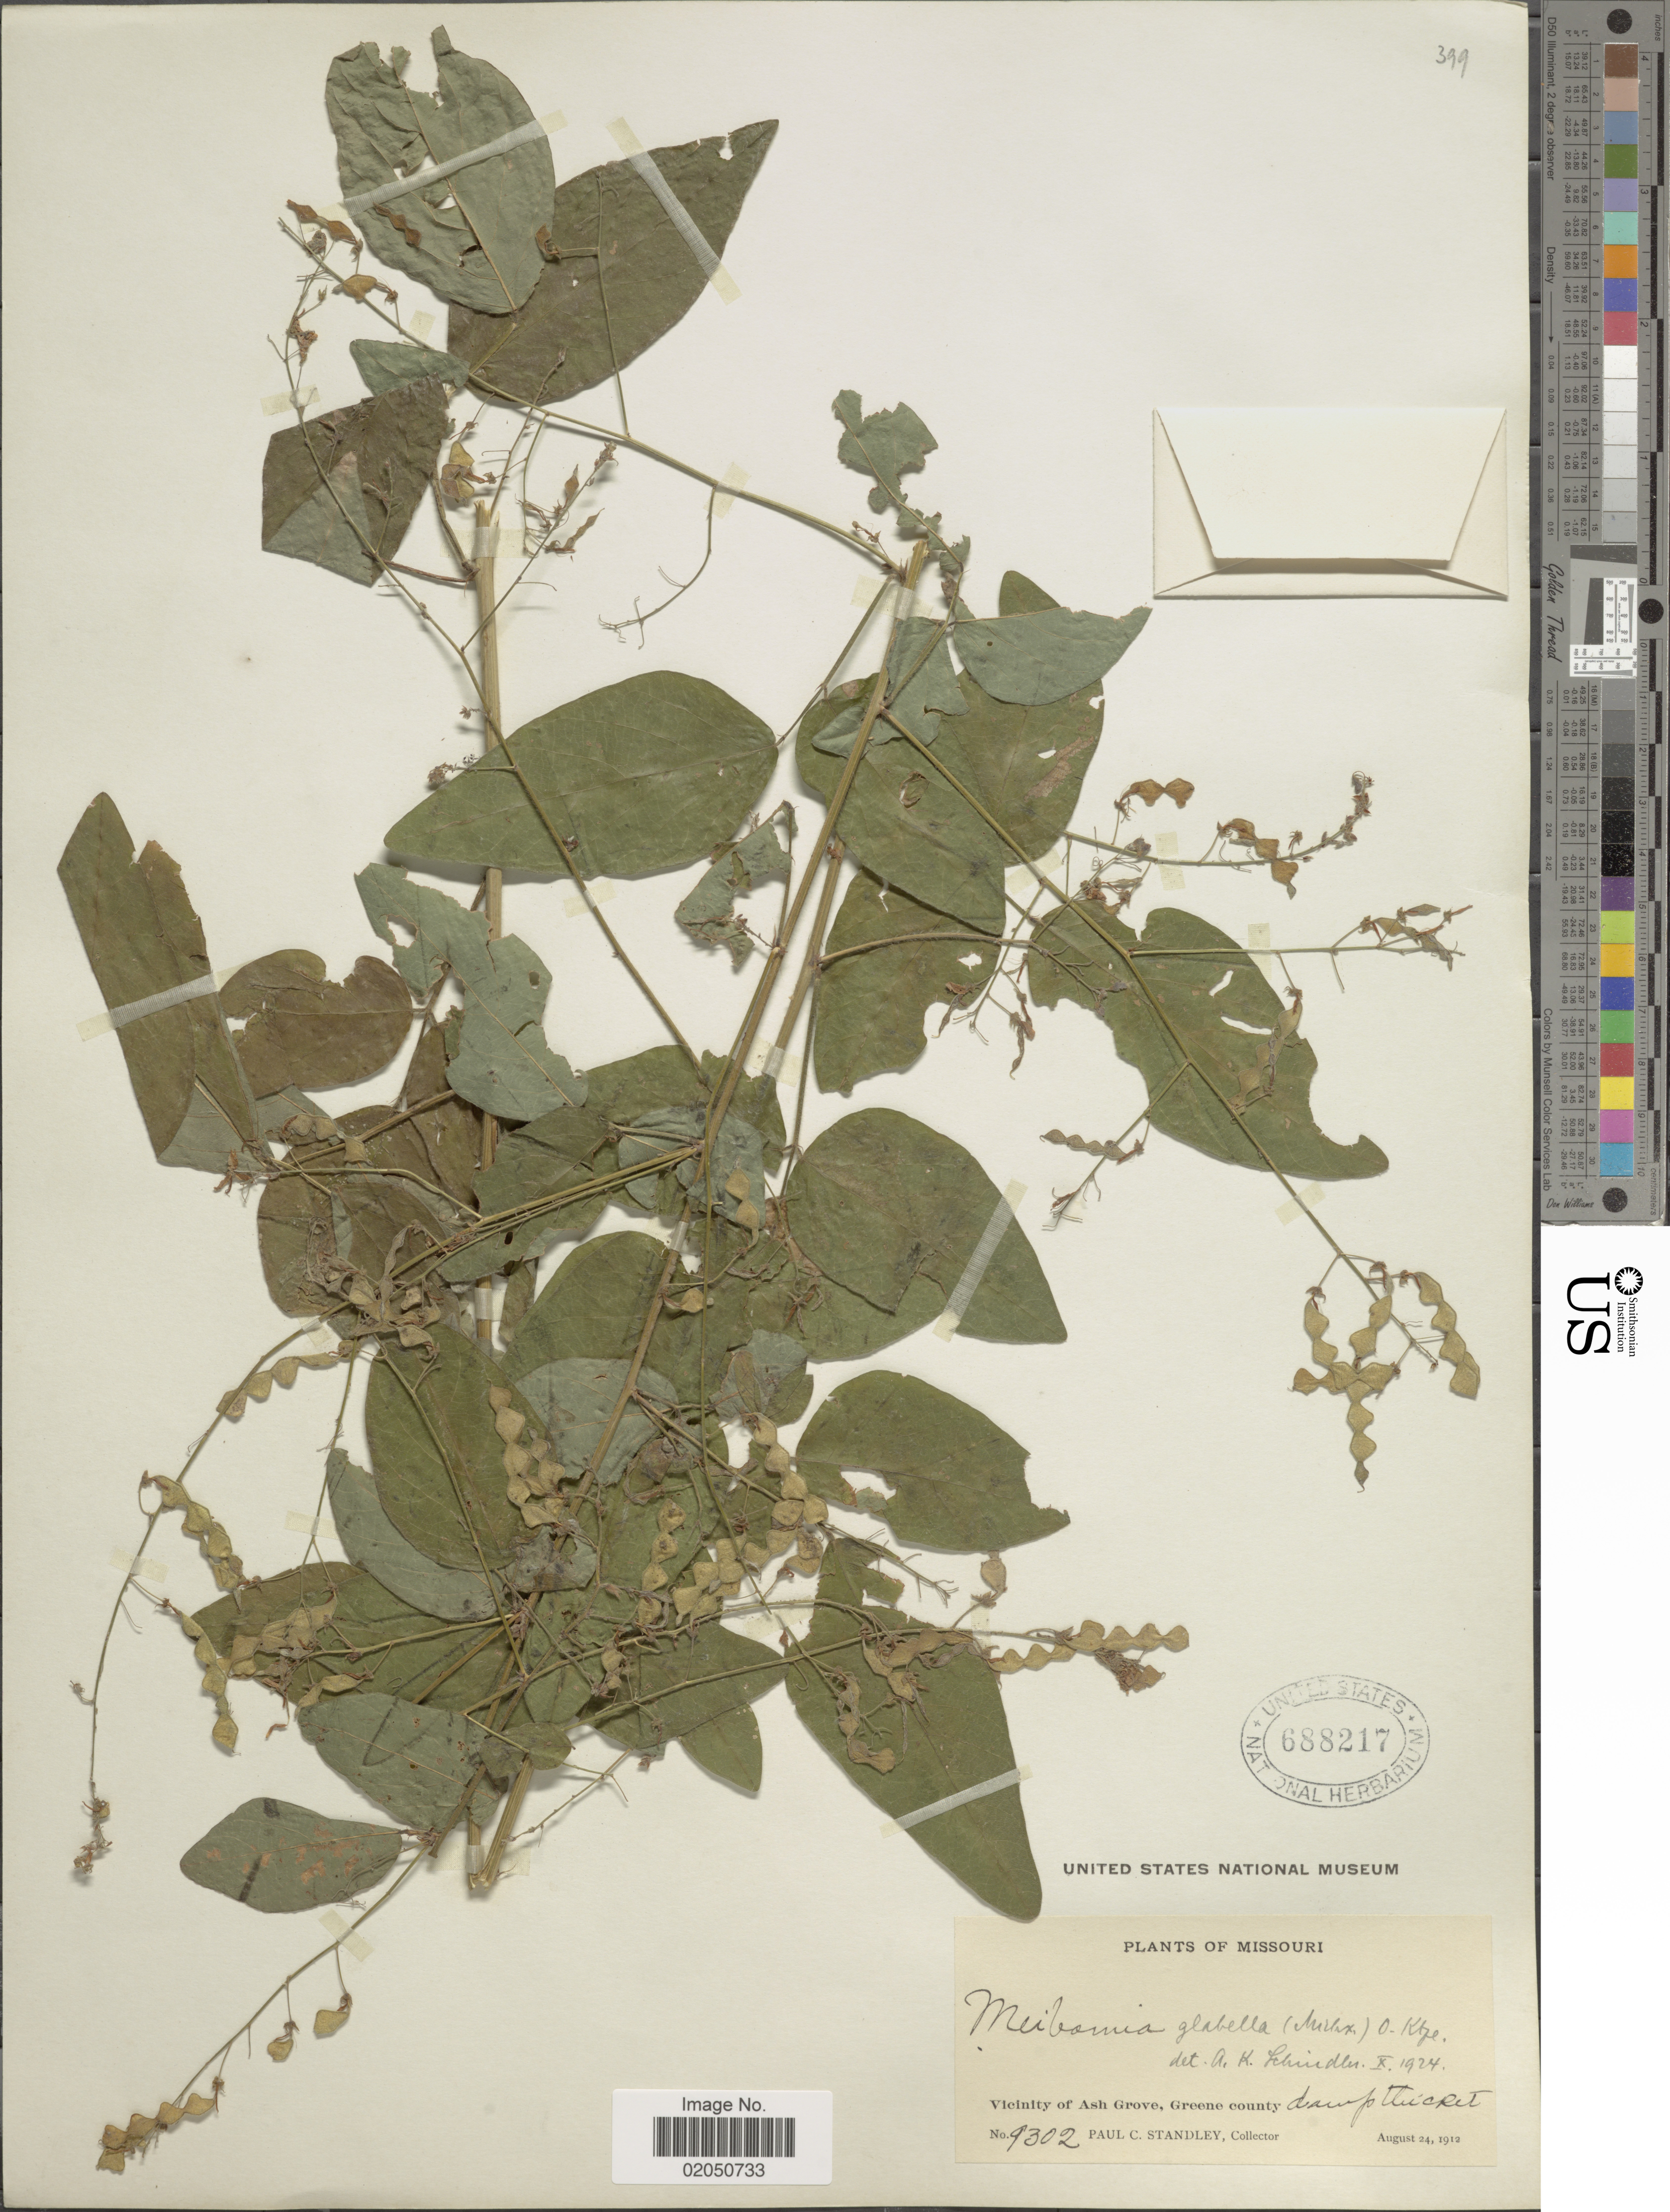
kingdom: Plantae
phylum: Tracheophyta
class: Magnoliopsida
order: Fabales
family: Fabaceae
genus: Desmodium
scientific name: Desmodium glabellum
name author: (Michx.) DC.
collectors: P. C. Standley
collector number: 9302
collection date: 1912-08-24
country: United States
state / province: Missouri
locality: Vicinity of Ash Grove, Greene County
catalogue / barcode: US 688217